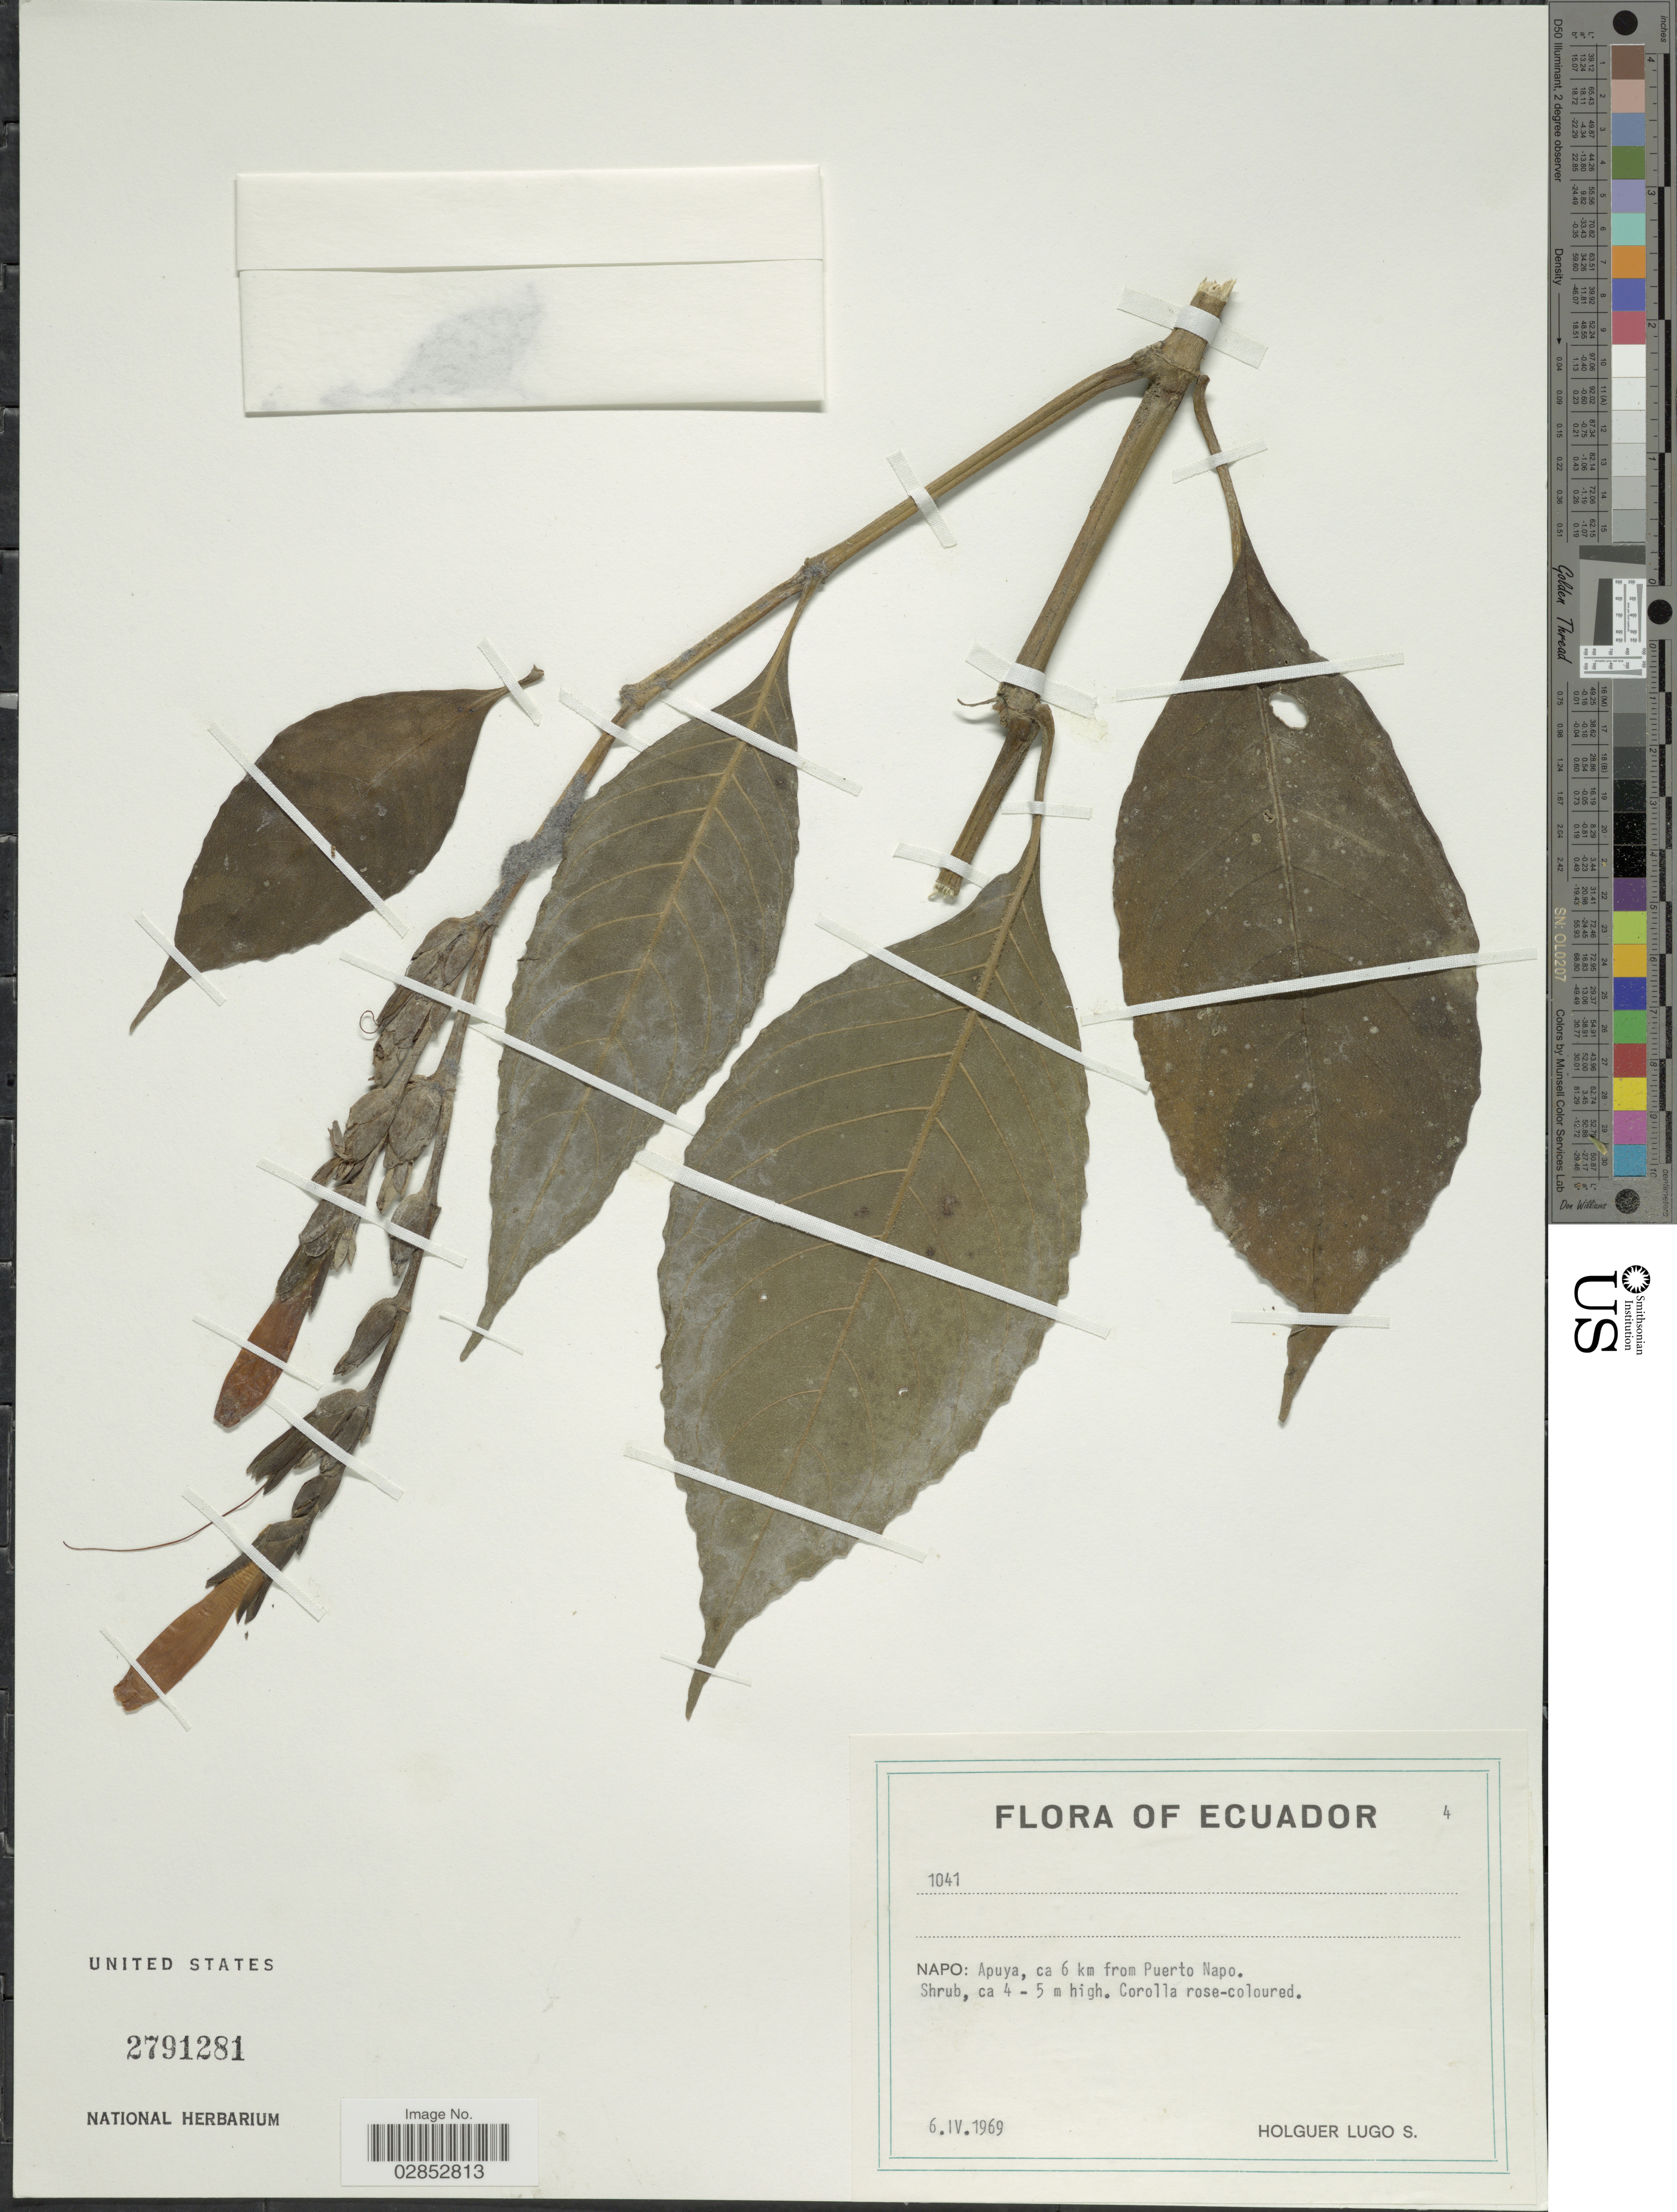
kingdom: Plantae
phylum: Tracheophyta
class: Magnoliopsida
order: Lamiales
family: Acanthaceae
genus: Sanchezia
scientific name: Sanchezia ecuadorensis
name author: Leonard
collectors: H. Lugo S.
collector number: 1041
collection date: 1969-04-06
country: Ecuador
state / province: Napo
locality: Apuya, ca 6 km from Puerto Napo.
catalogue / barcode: US 2791281